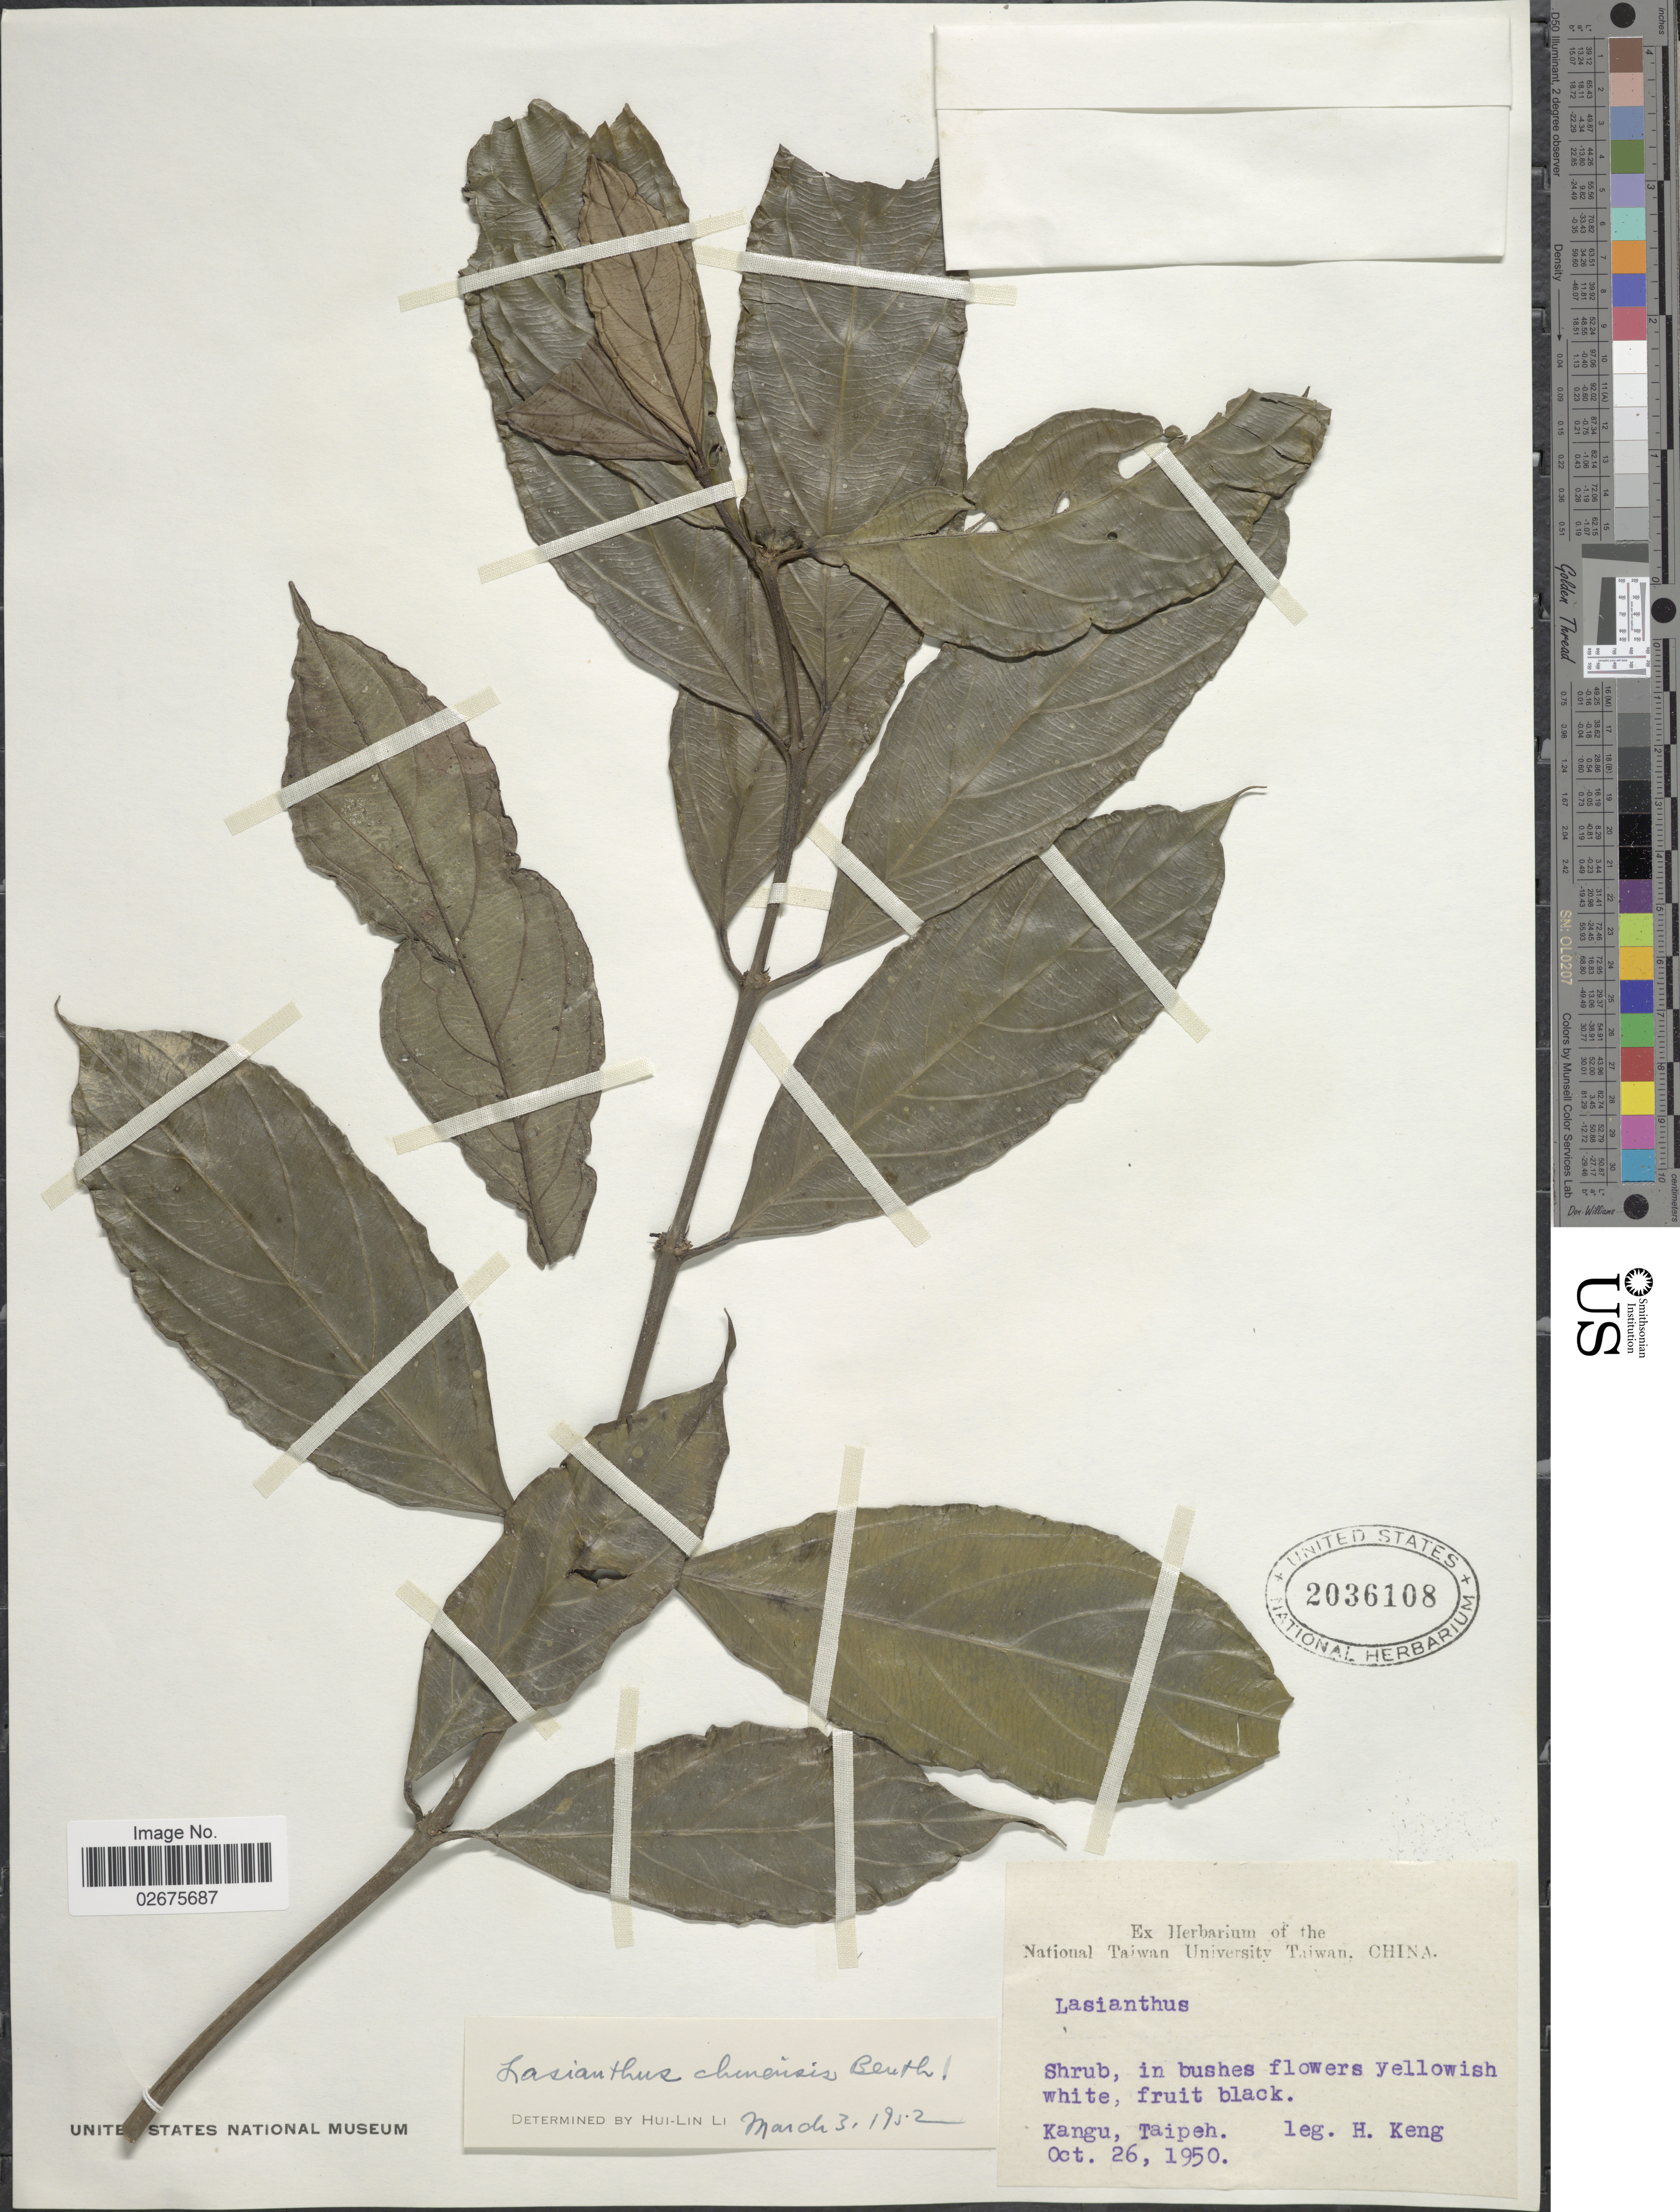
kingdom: Plantae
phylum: Tracheophyta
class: Magnoliopsida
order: Gentianales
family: Rubiaceae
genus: Lasianthus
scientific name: Lasianthus chinensis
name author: (Champ. ex Benth.) Benth.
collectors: H. Keng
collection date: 1950-10-26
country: Taiwan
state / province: Taipei City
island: Taiwan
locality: Kangu, Taipeh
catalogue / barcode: US 2036108